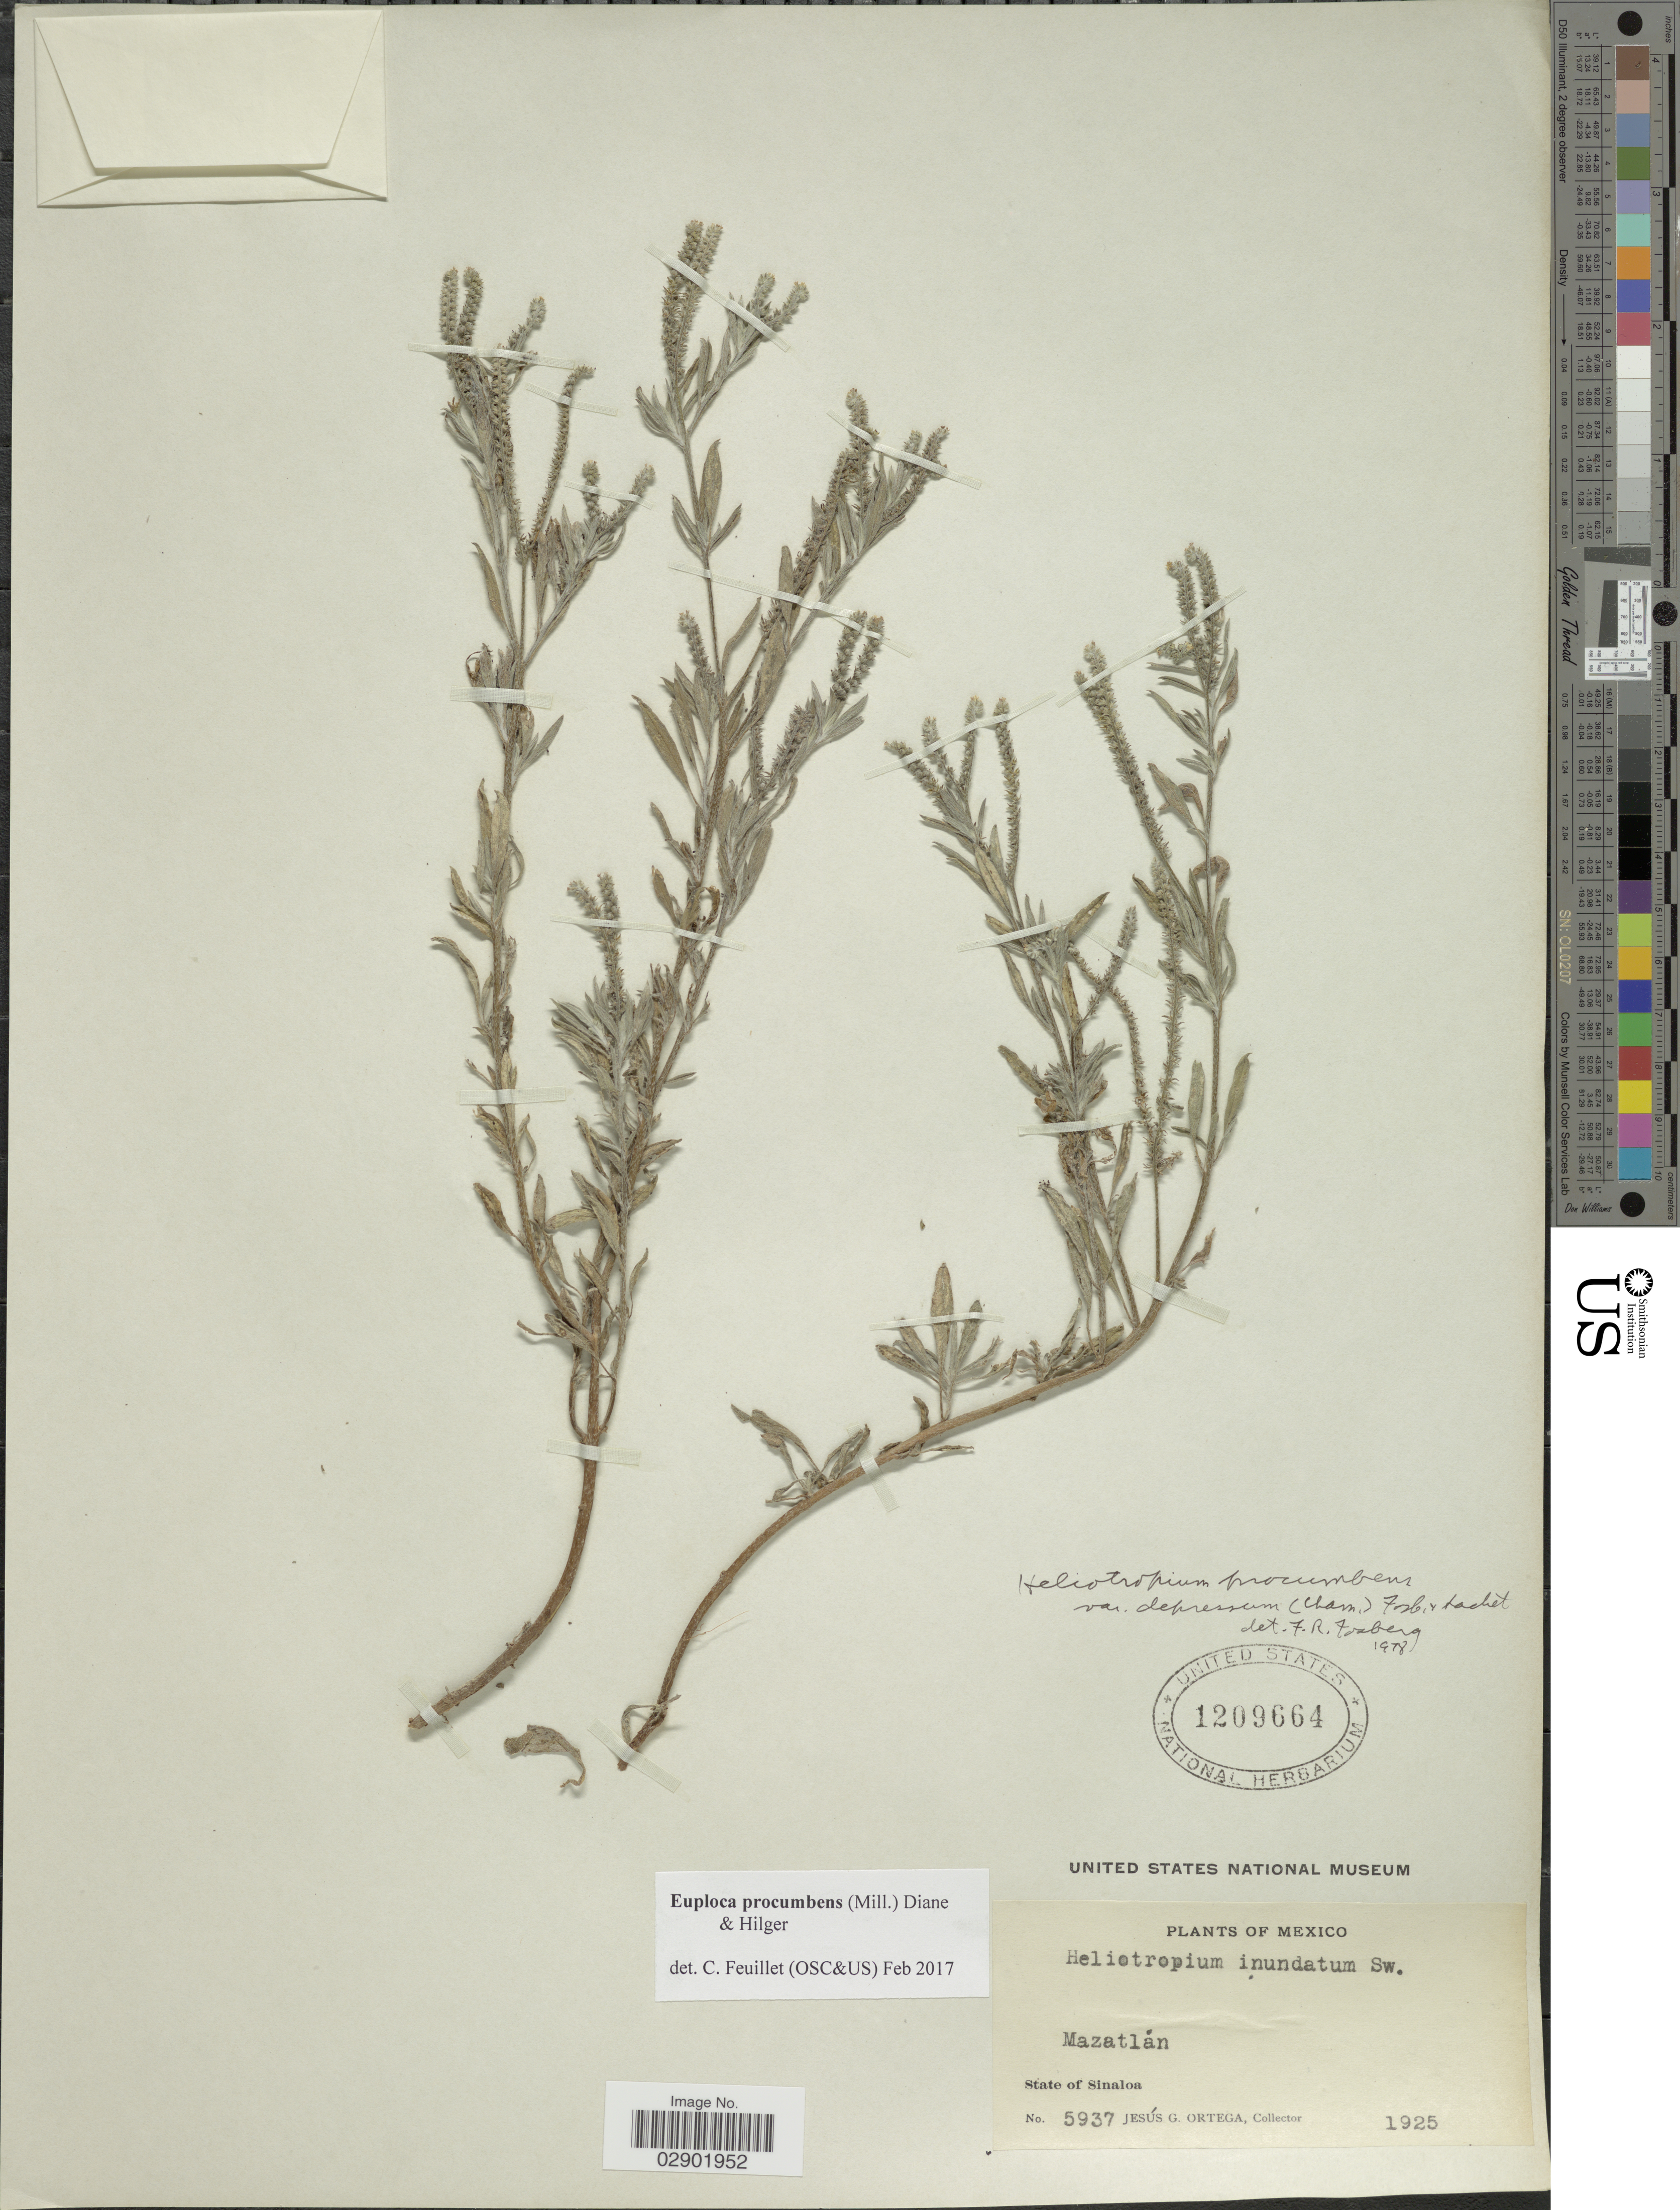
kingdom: Plantae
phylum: Tracheophyta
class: Magnoliopsida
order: Boraginales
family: Heliotropiaceae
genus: Euploca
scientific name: Euploca procumbens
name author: (Mill.) Diane & Hilger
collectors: J. Ortega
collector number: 5937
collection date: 1925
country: Mexico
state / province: Sinaloa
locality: Mazatlán.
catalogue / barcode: US 1209664